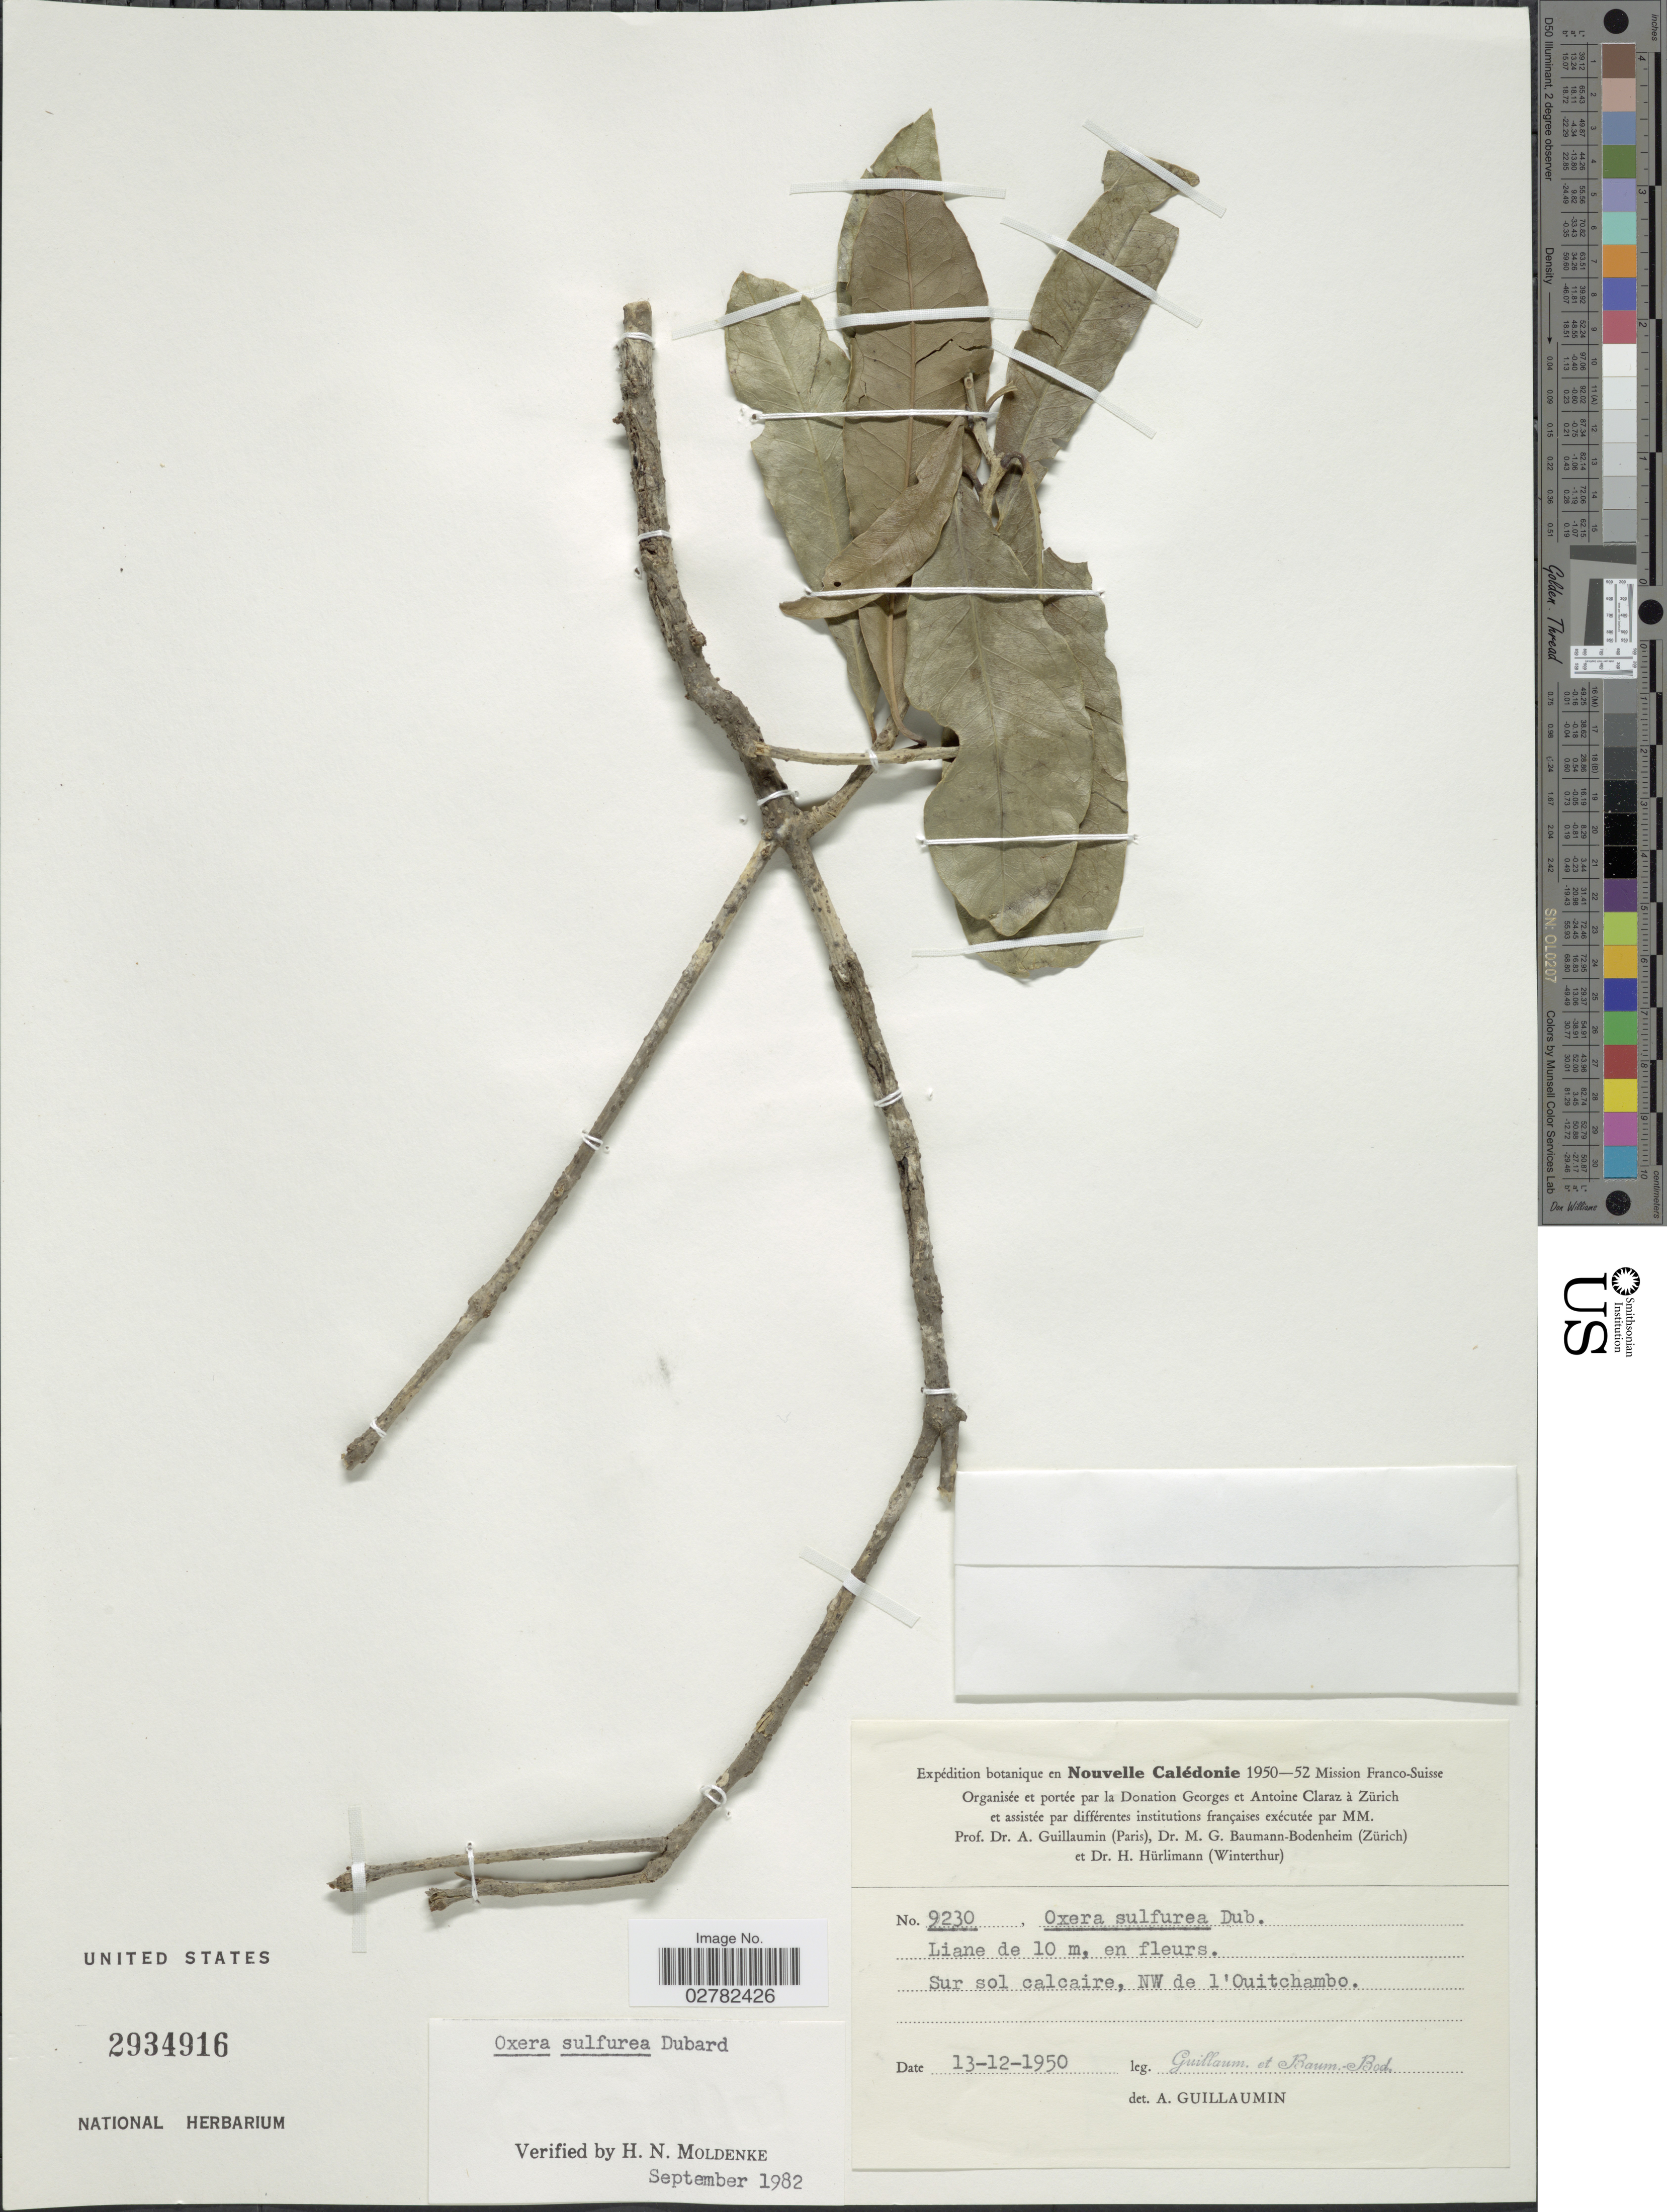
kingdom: Plantae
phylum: Tracheophyta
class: Magnoliopsida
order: Lamiales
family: Lamiaceae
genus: Oxera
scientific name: Oxera sulfurea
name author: Dubard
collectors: A. Guillaumin & M. G. Baumann-Bodenheim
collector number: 9230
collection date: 1950-12-13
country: New Caledonia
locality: Nouvelle Calédonie, Sur sol calcaire, NW de l'Ouitchambo.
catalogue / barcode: US 2934916